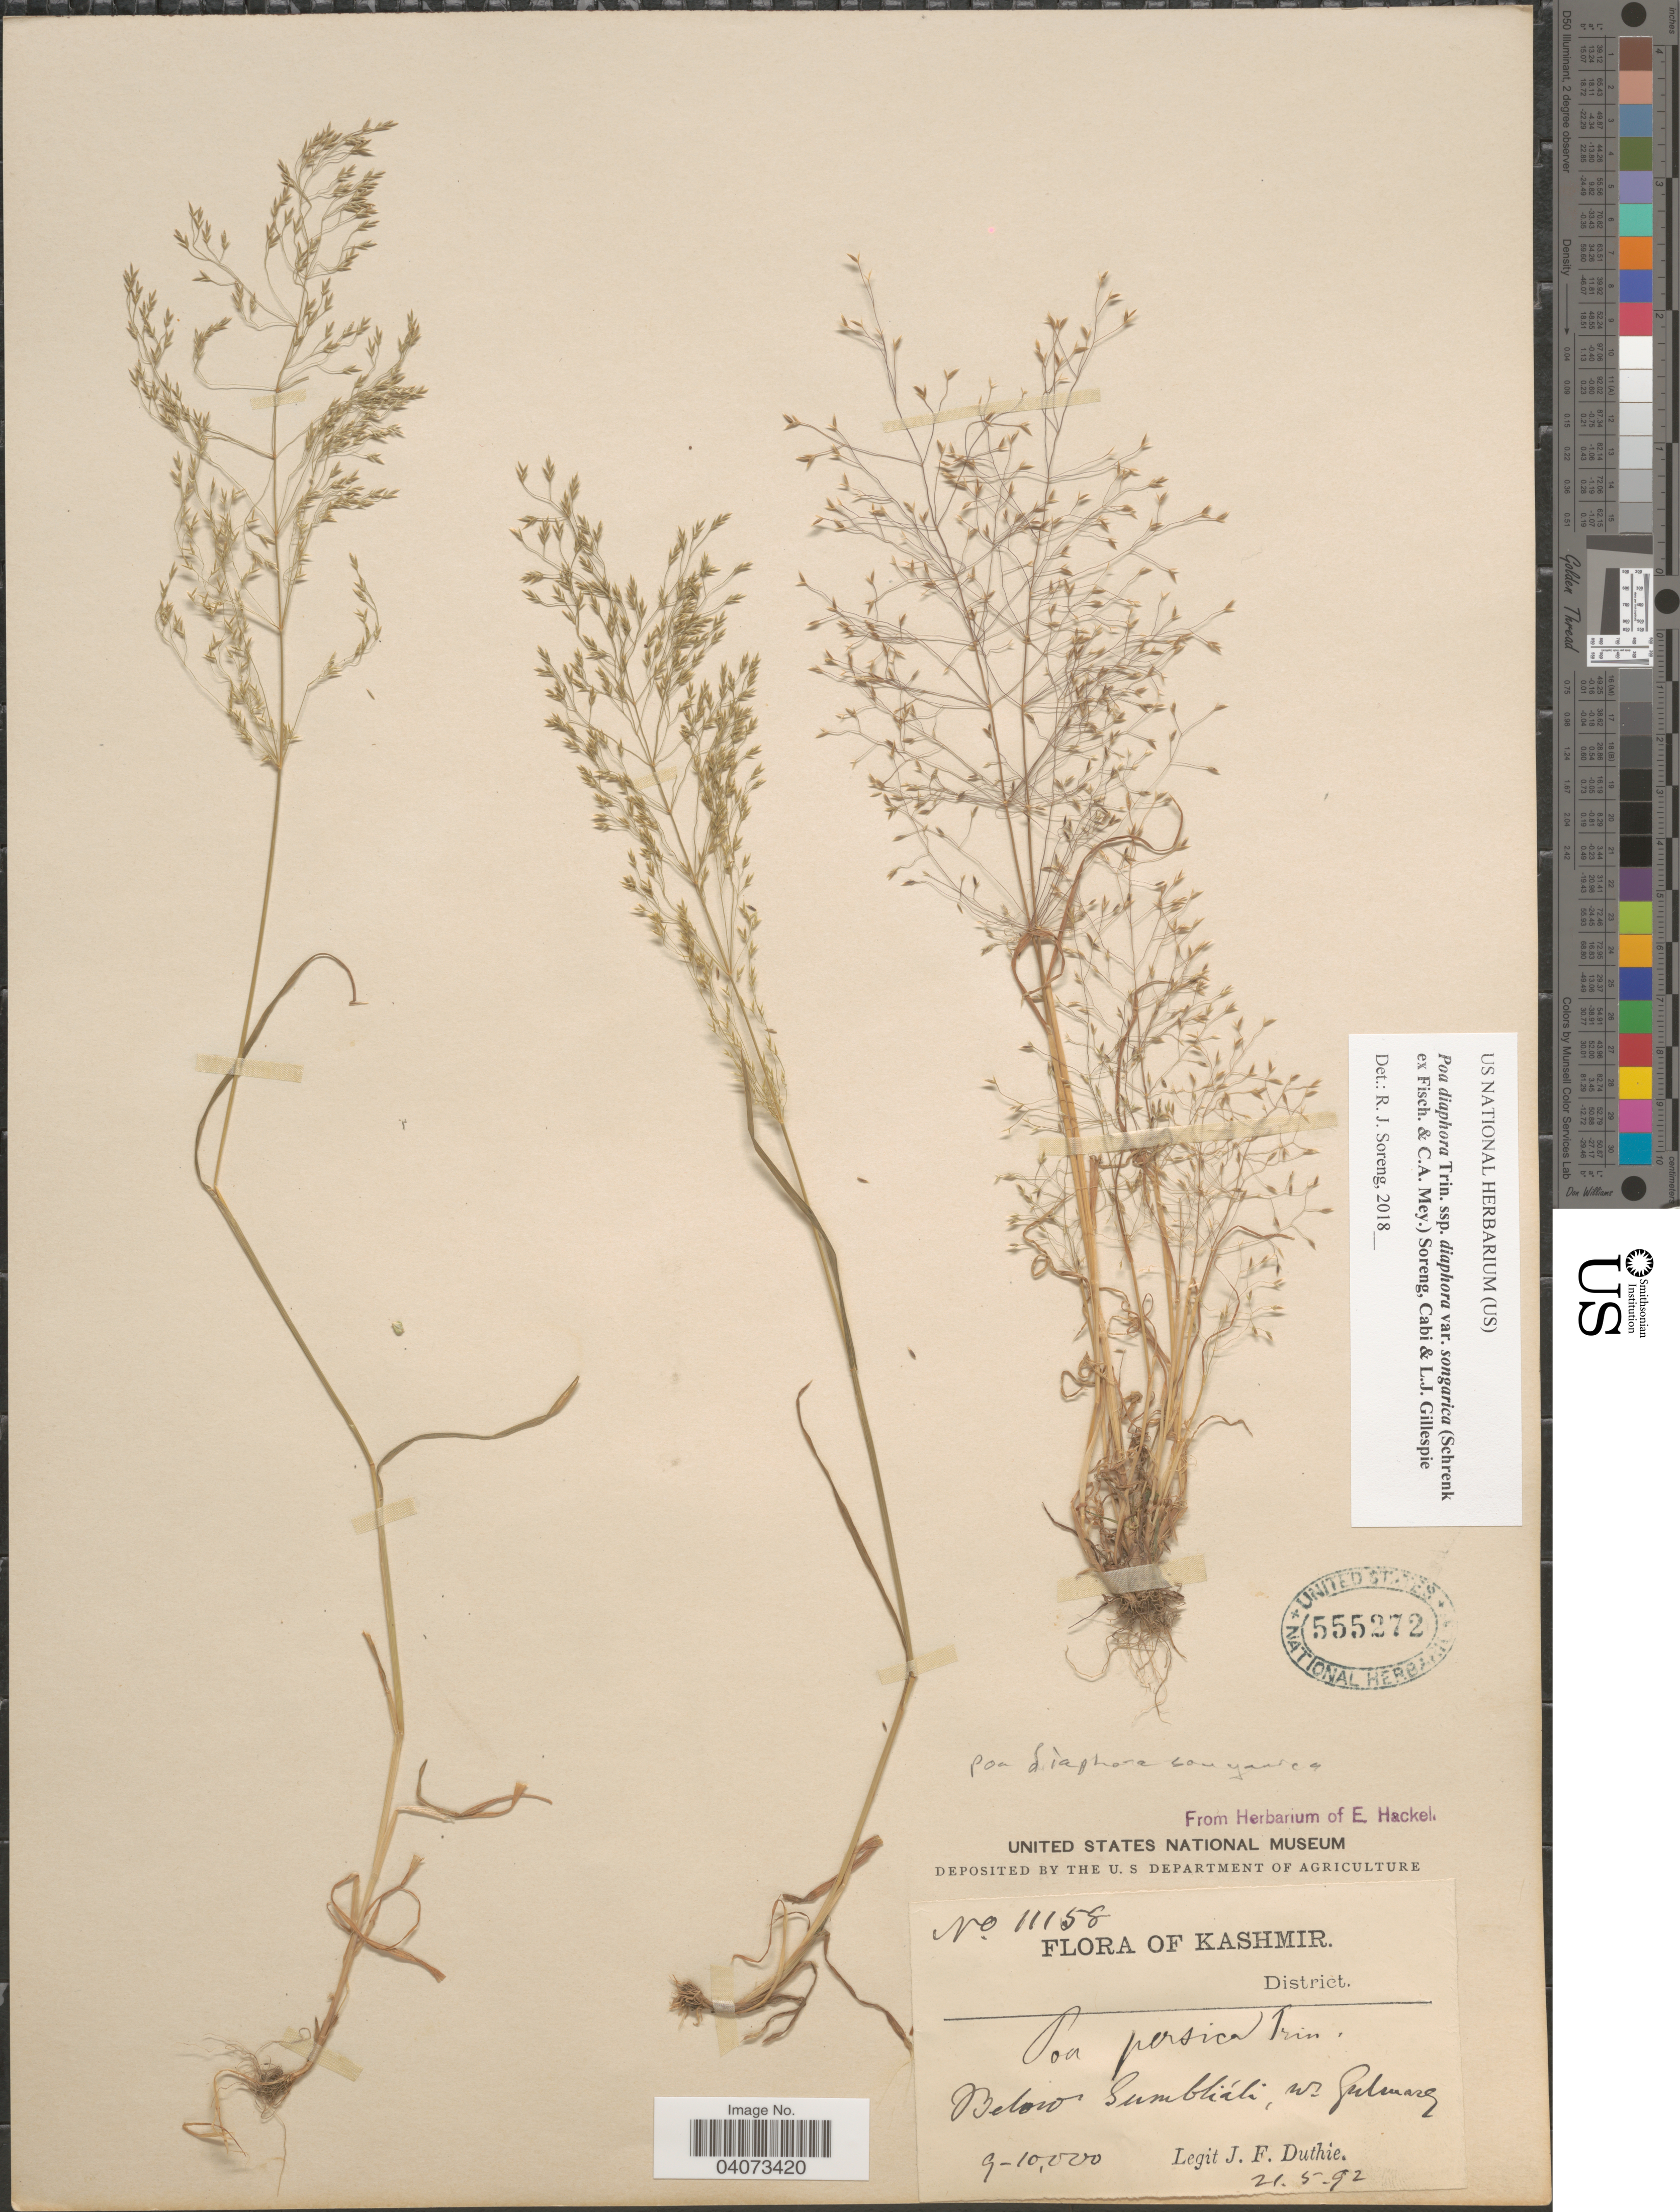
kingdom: Plantae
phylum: Tracheophyta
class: Liliopsida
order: Poales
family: Poaceae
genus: Poa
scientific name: Poa diaphora subsp. diaphora var. songarica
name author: (Schrenk ex Fisch. & C.A. Mey.) Soreng et al.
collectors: J. F. Duthie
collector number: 11158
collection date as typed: Transcribed d/m/y: 21/5/92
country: India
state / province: Jammu and Kashmir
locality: Kashmir. District. Below Sumbliáli, w. Gulmarg.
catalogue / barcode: US 555272